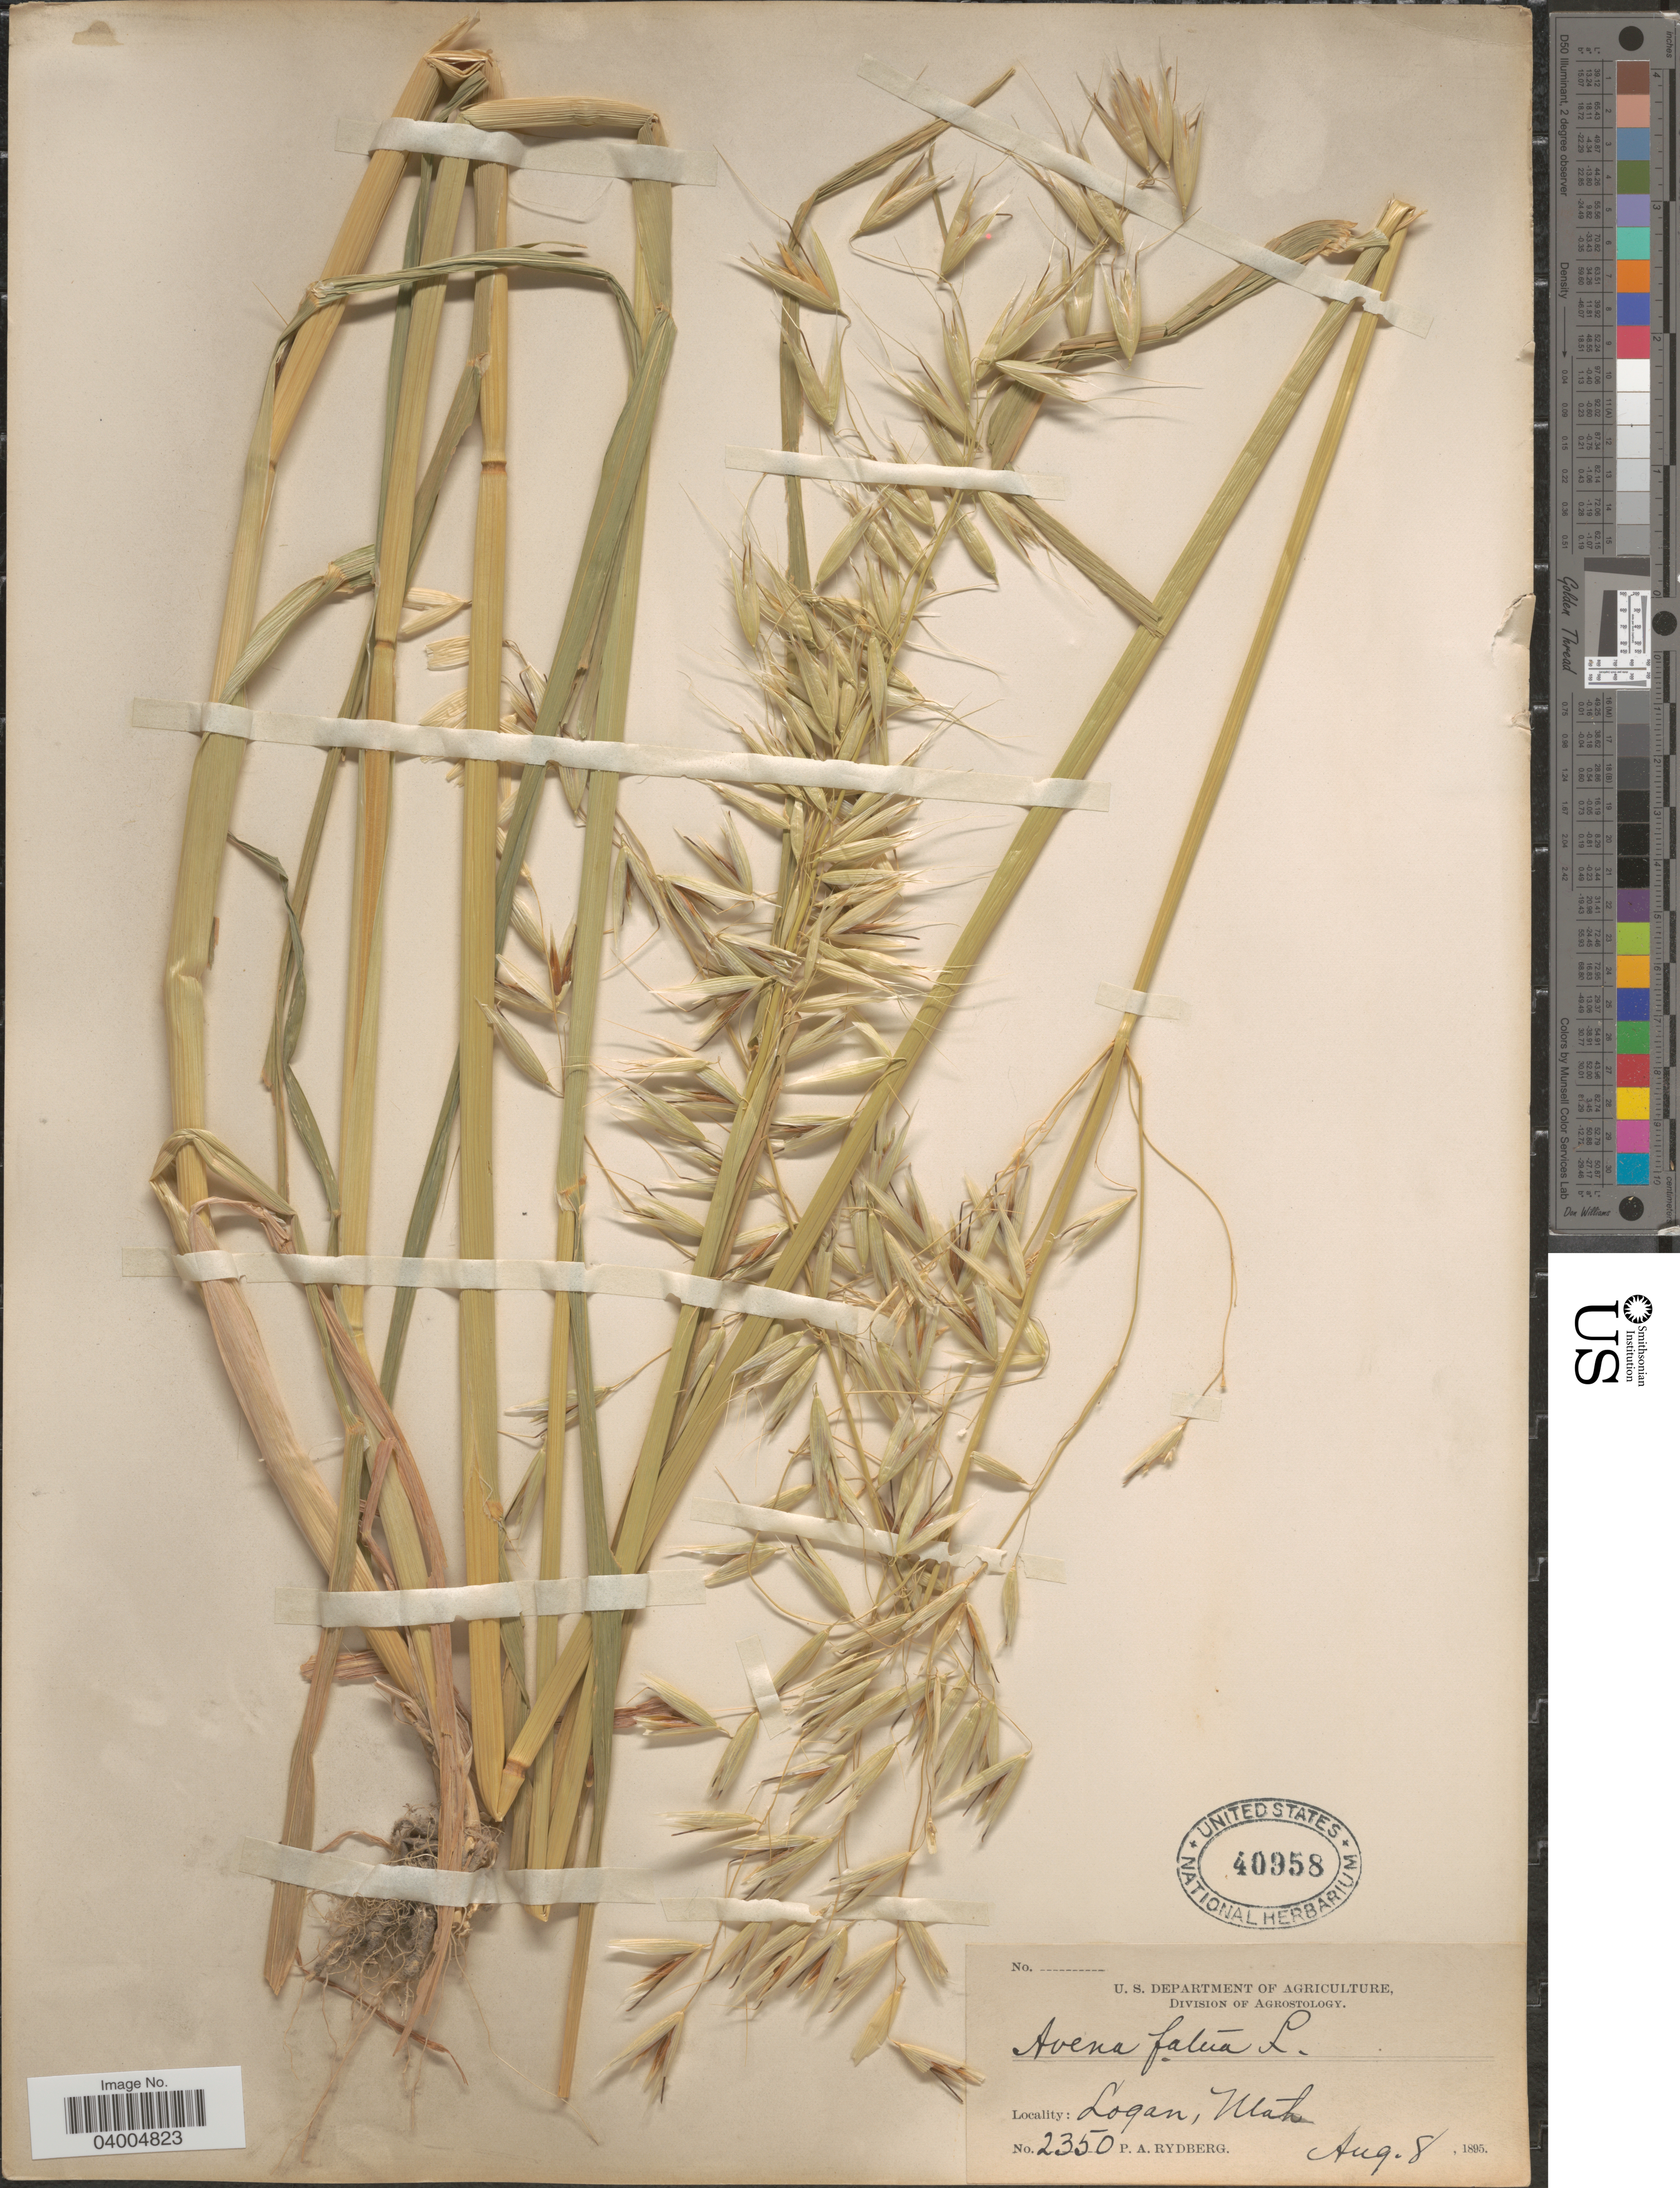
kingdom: Plantae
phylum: Tracheophyta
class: Liliopsida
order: Poales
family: Poaceae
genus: Avena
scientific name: Avena fatua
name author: L.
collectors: P. A. Rydberg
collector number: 2350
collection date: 1895-08-08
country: United States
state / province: Utah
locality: Logan.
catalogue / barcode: US 40958